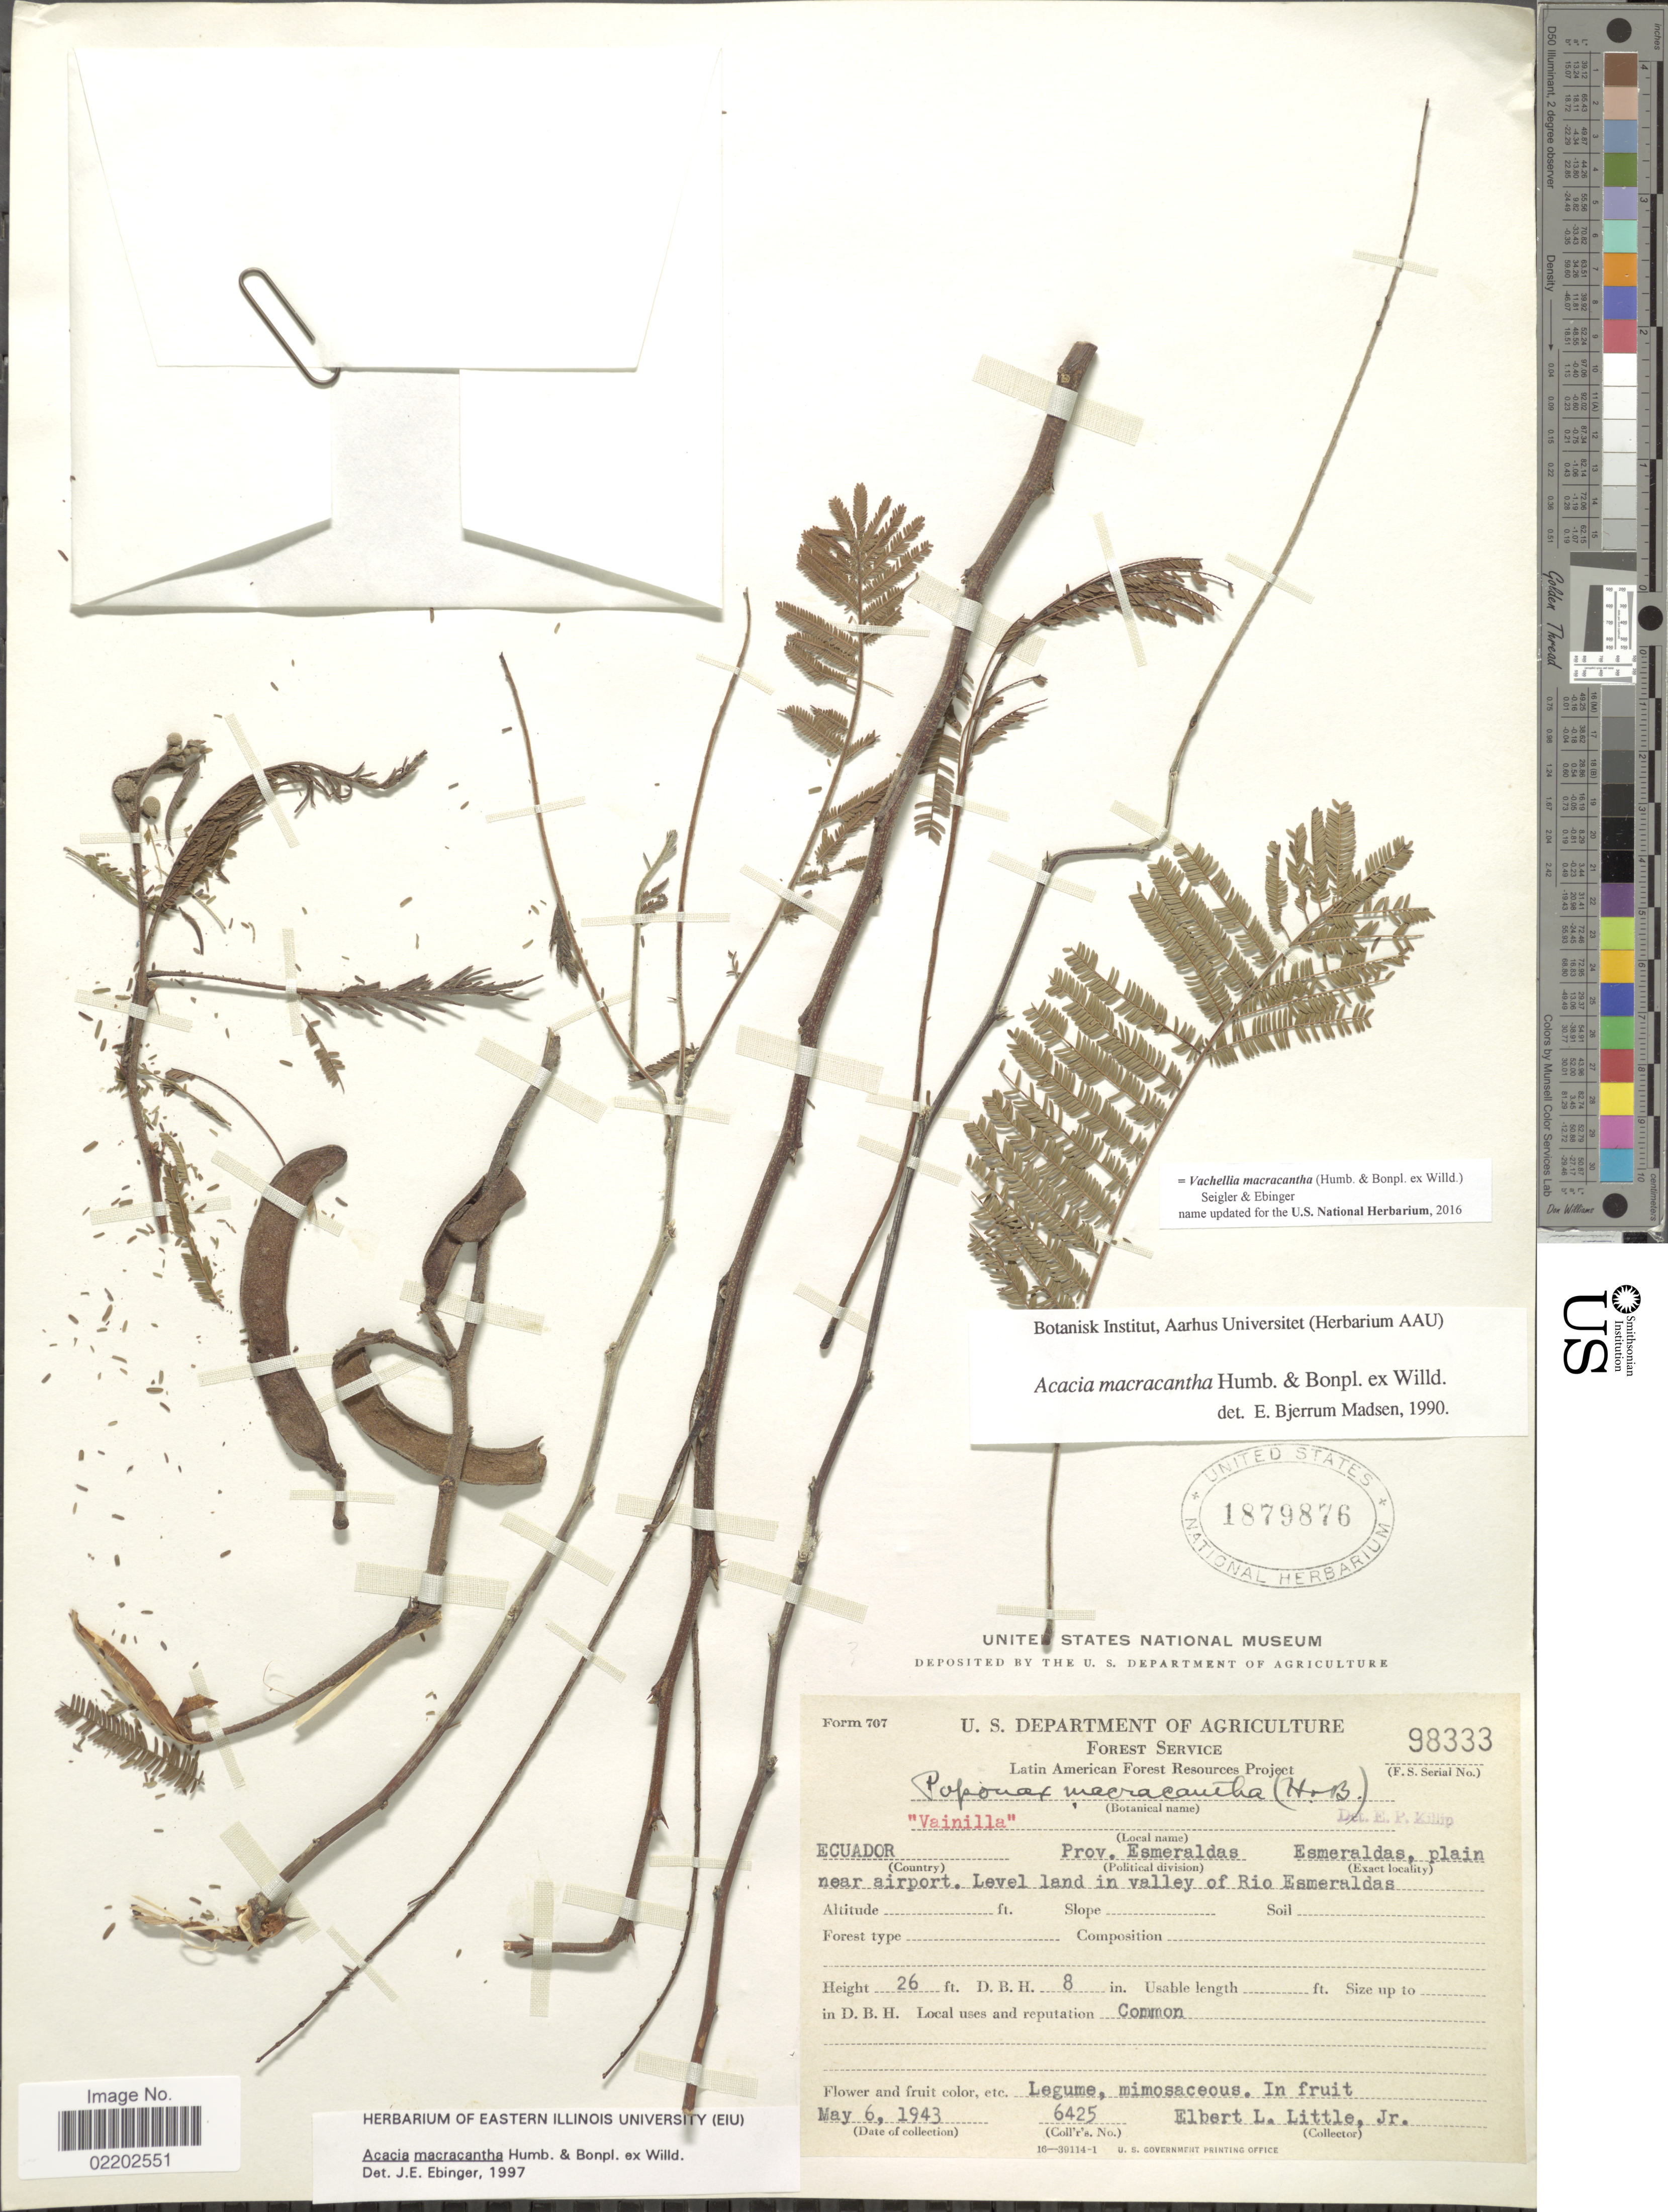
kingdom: Plantae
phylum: Tracheophyta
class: Magnoliopsida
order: Fabales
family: Fabaceae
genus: Vachellia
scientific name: Vachellia macracantha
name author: (Humb. & Bonpl. ex Willd.) Seigler & Ebinger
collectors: E. L. Little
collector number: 6425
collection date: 1943-05-06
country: Ecuador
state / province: Esmeraldas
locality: Plain, near airport, level land in valley of Rio Esmeraldas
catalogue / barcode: US 1879876